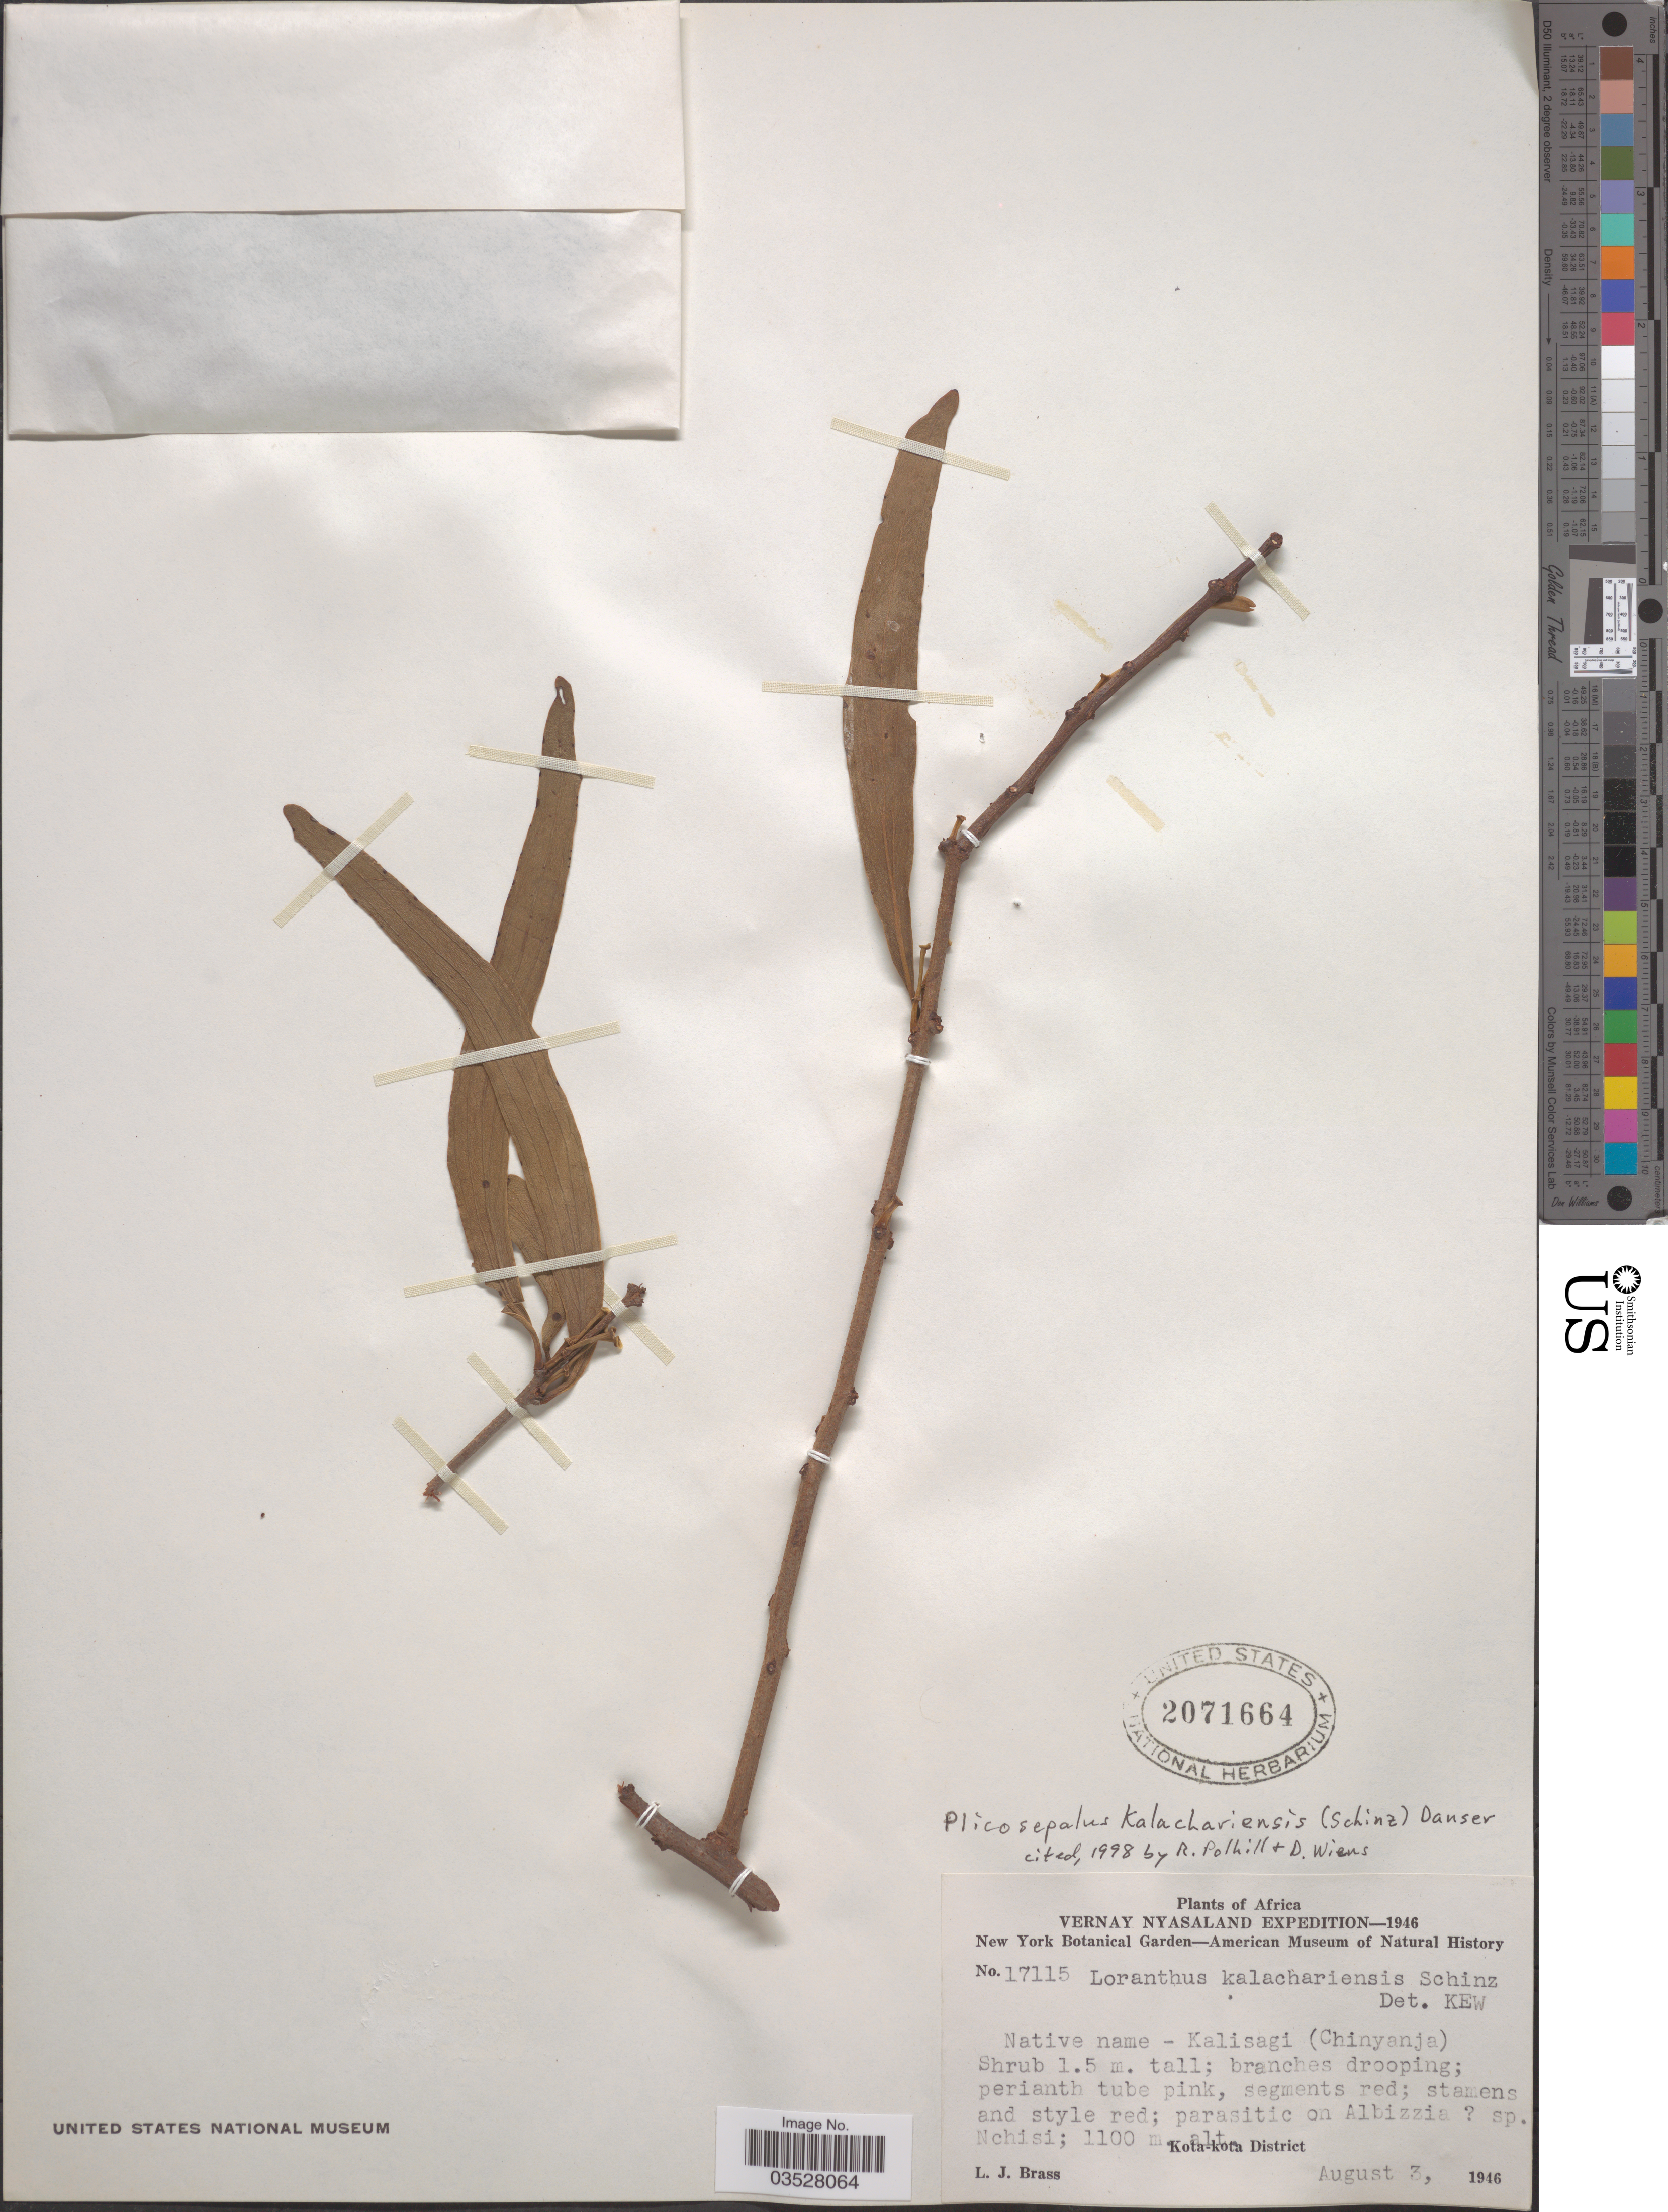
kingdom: Plantae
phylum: Tracheophyta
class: Magnoliopsida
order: Santalales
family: Loranthaceae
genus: Plicosepalus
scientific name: Plicosepalus kalachariensis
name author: (Schinz) Danser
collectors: L. J. Brass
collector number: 17115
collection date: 1946-08-03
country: Malawi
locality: Vernay Nyasaland. Nchisi. Kota-kota District.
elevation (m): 1100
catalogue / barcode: US 2071664